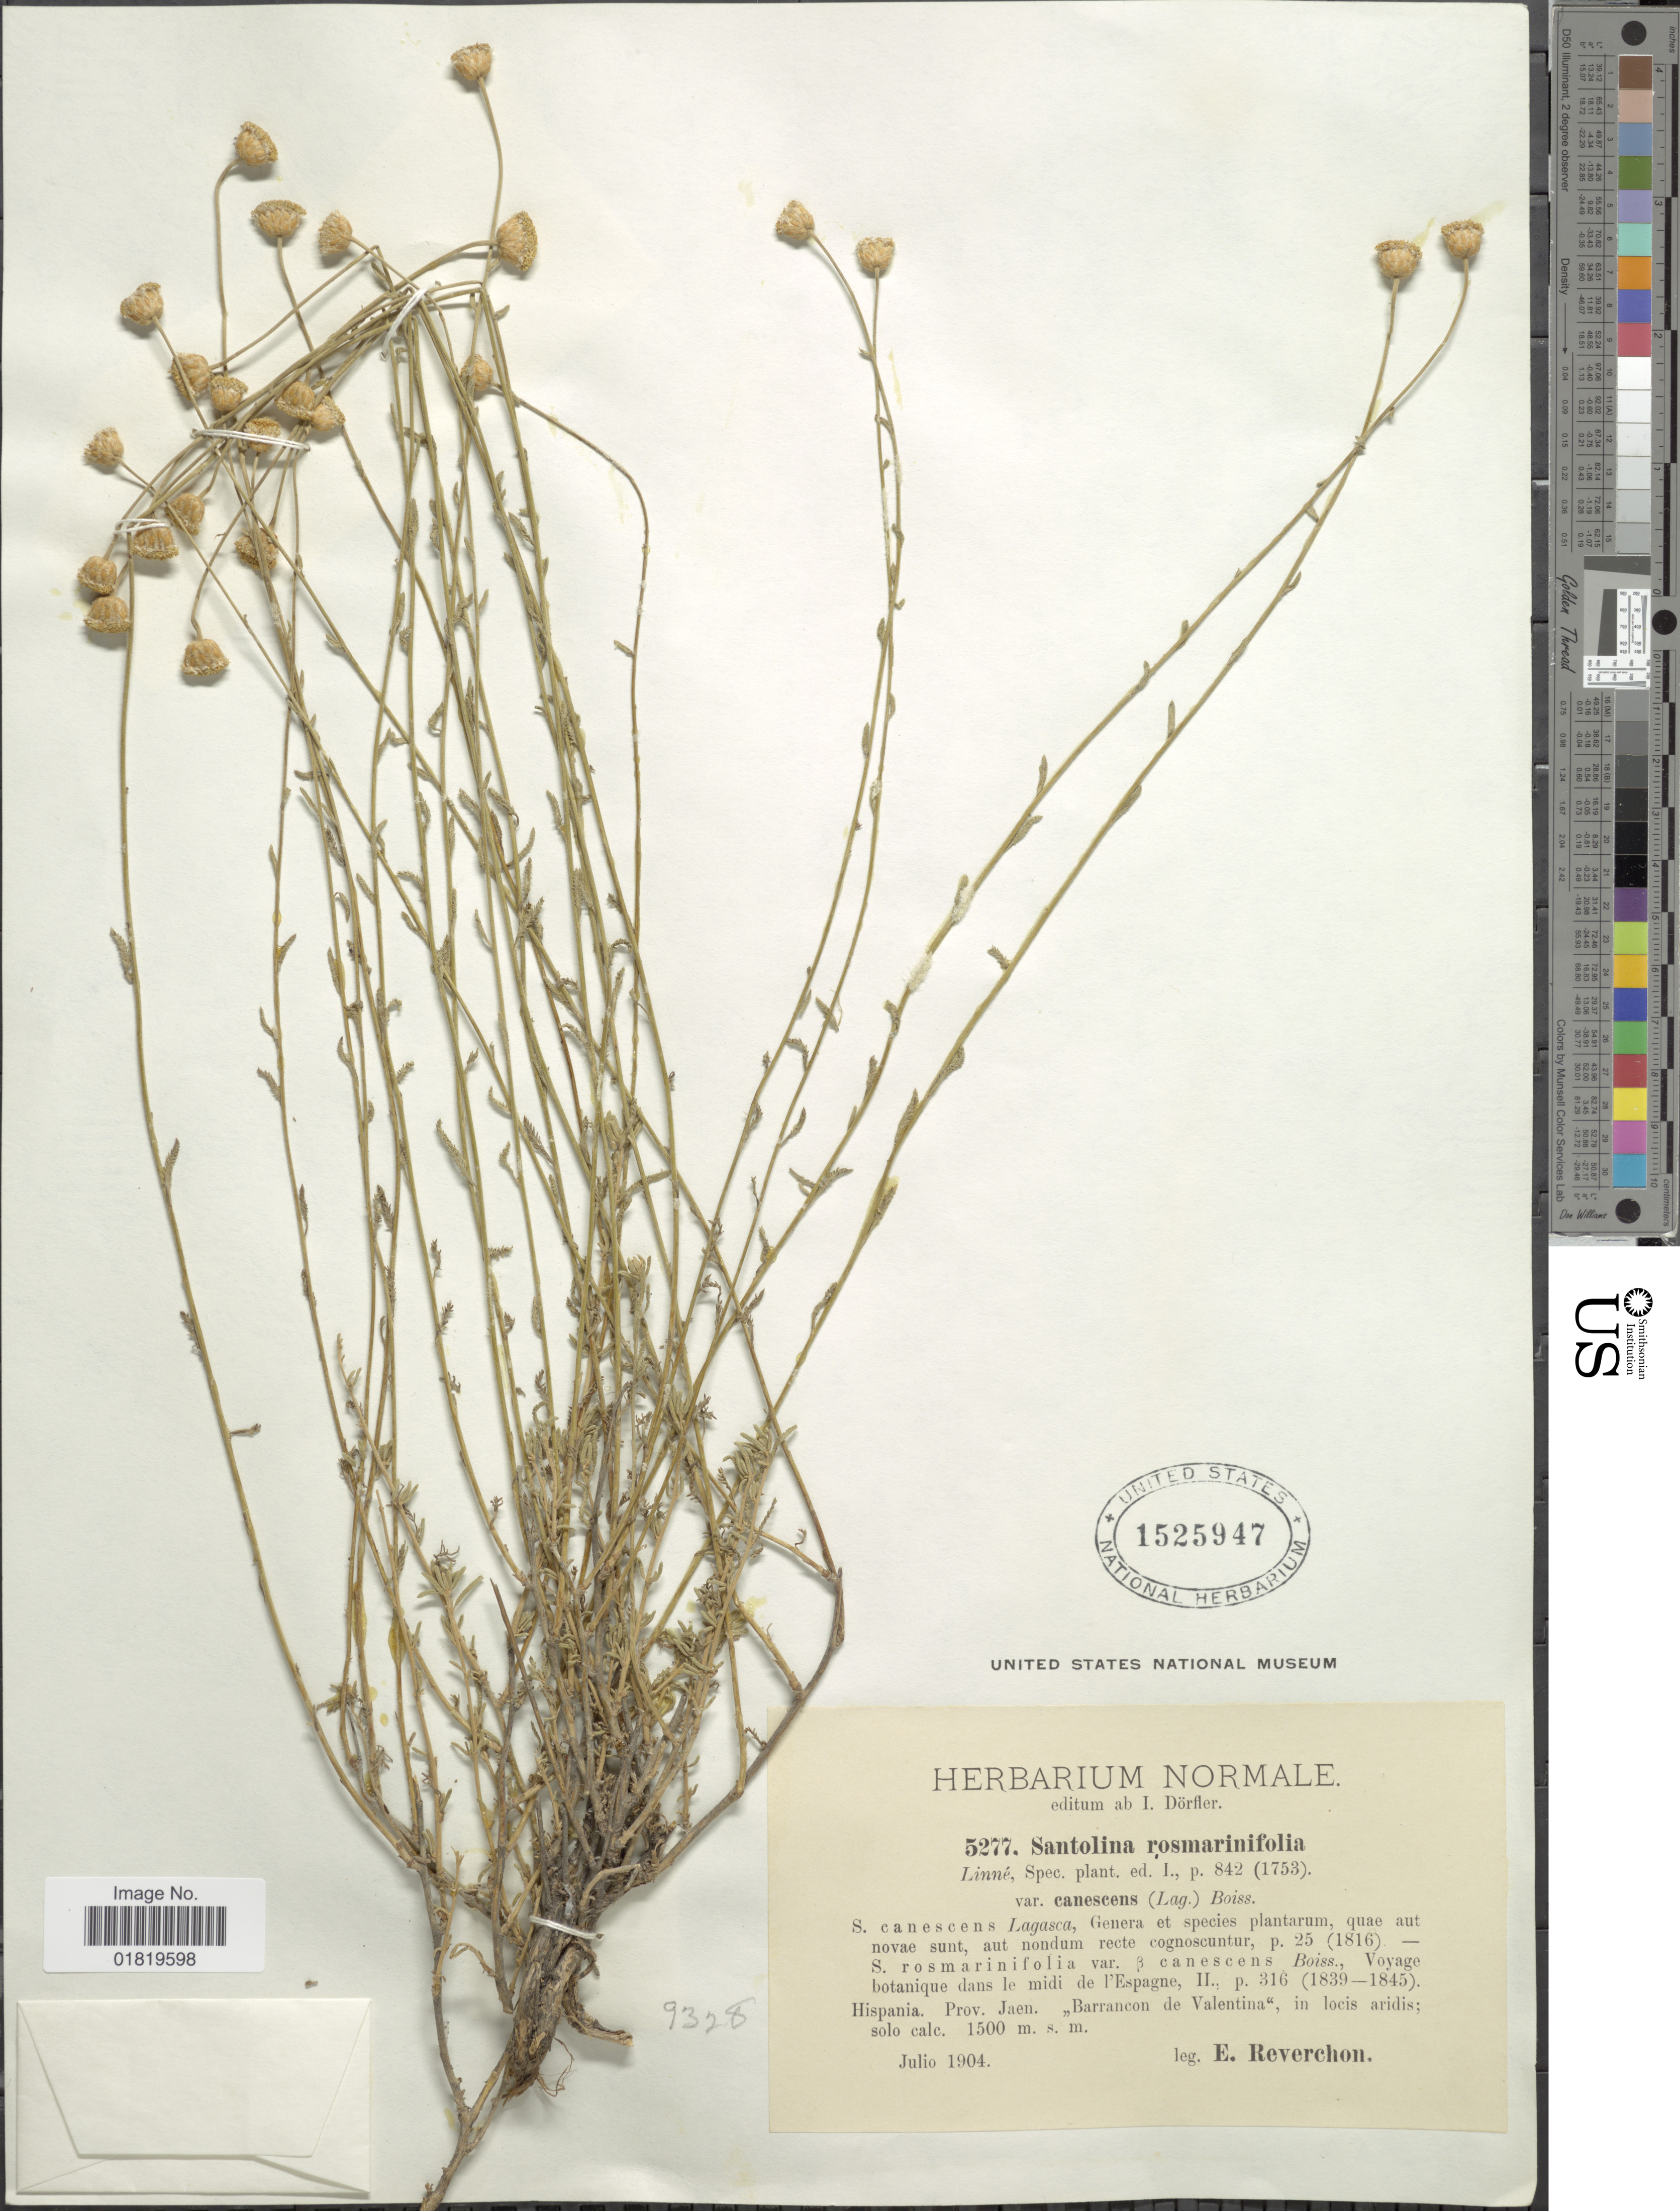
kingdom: Plantae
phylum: Tracheophyta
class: Magnoliopsida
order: Asterales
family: Asteraceae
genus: Santolina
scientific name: Santolina rosmarinifolia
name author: L.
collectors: E. Reverchon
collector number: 5277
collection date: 1904-07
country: Spain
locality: Prov. Jaen, ,,Barrancon de Valentina', in locis aridis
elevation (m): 1500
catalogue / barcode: US 1525947